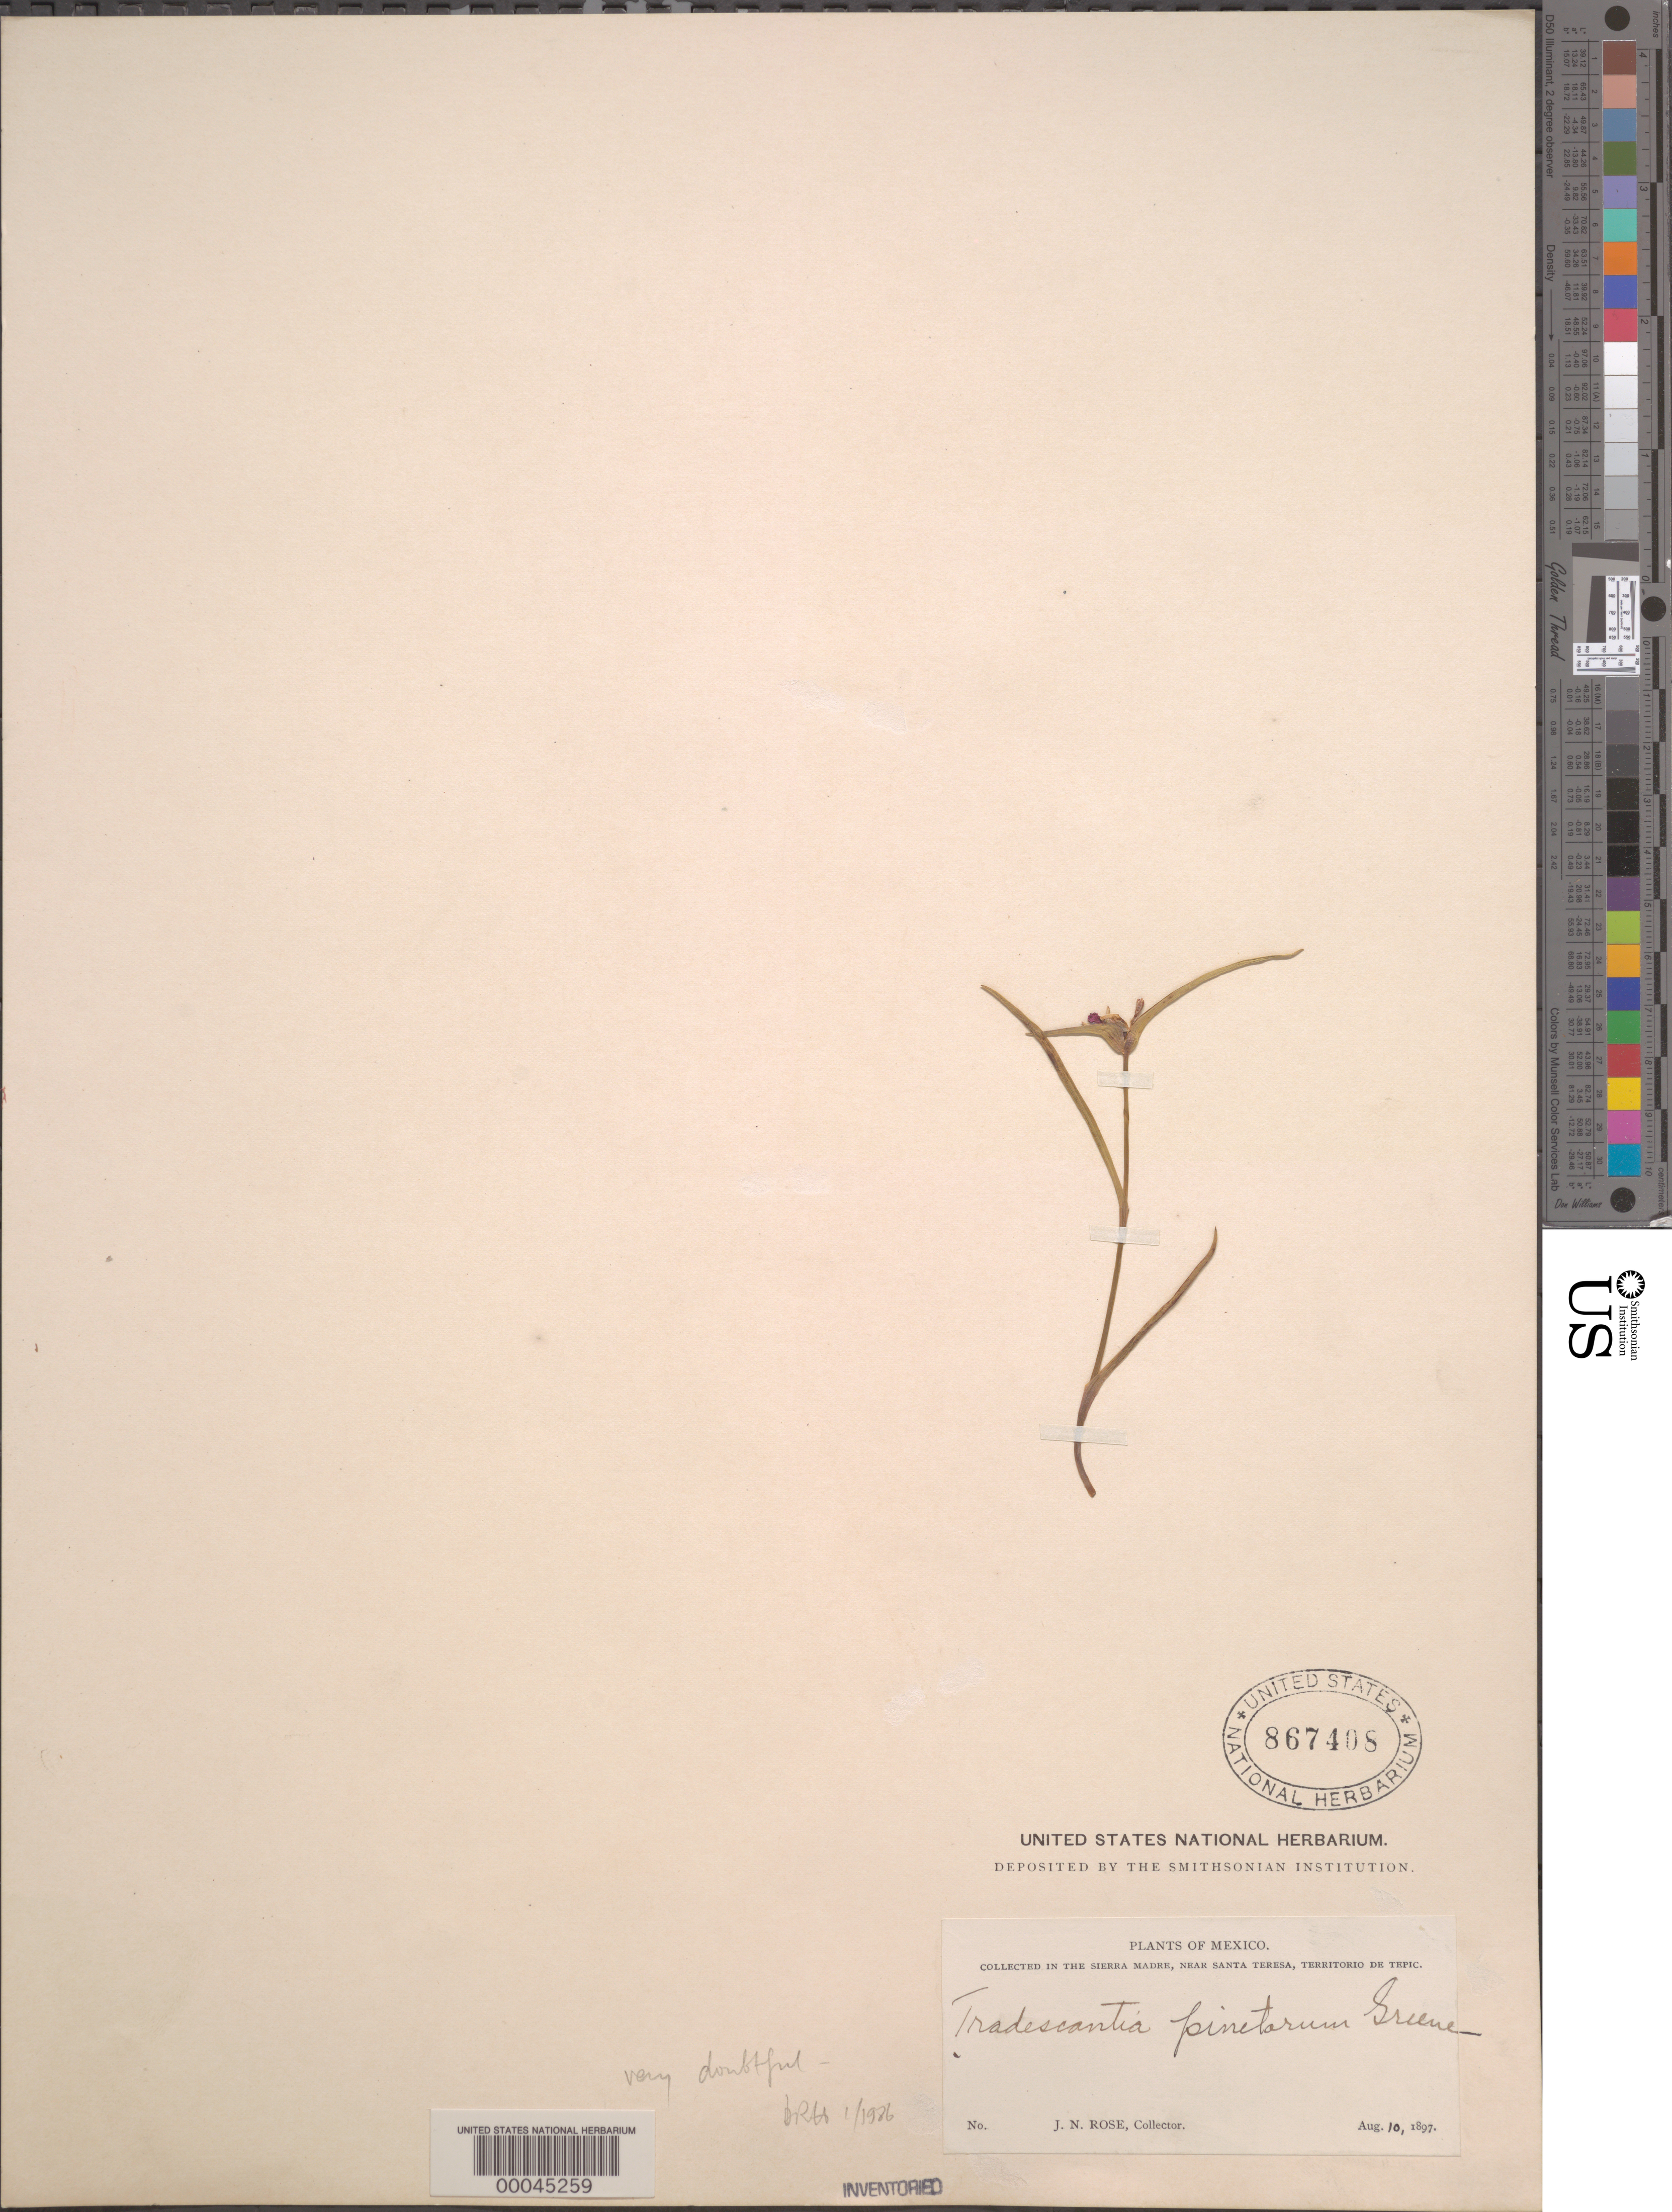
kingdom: Plantae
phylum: Tracheophyta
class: Liliopsida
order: Commelinales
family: Commelinaceae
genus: Tradescantia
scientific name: Tradescantia pinetorum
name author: Greene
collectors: J. N. Rose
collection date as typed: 10 Aug 1897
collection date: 1897-08-10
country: Mexico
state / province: Nayarit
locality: Sierra Madre near santa teresa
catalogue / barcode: US 867408